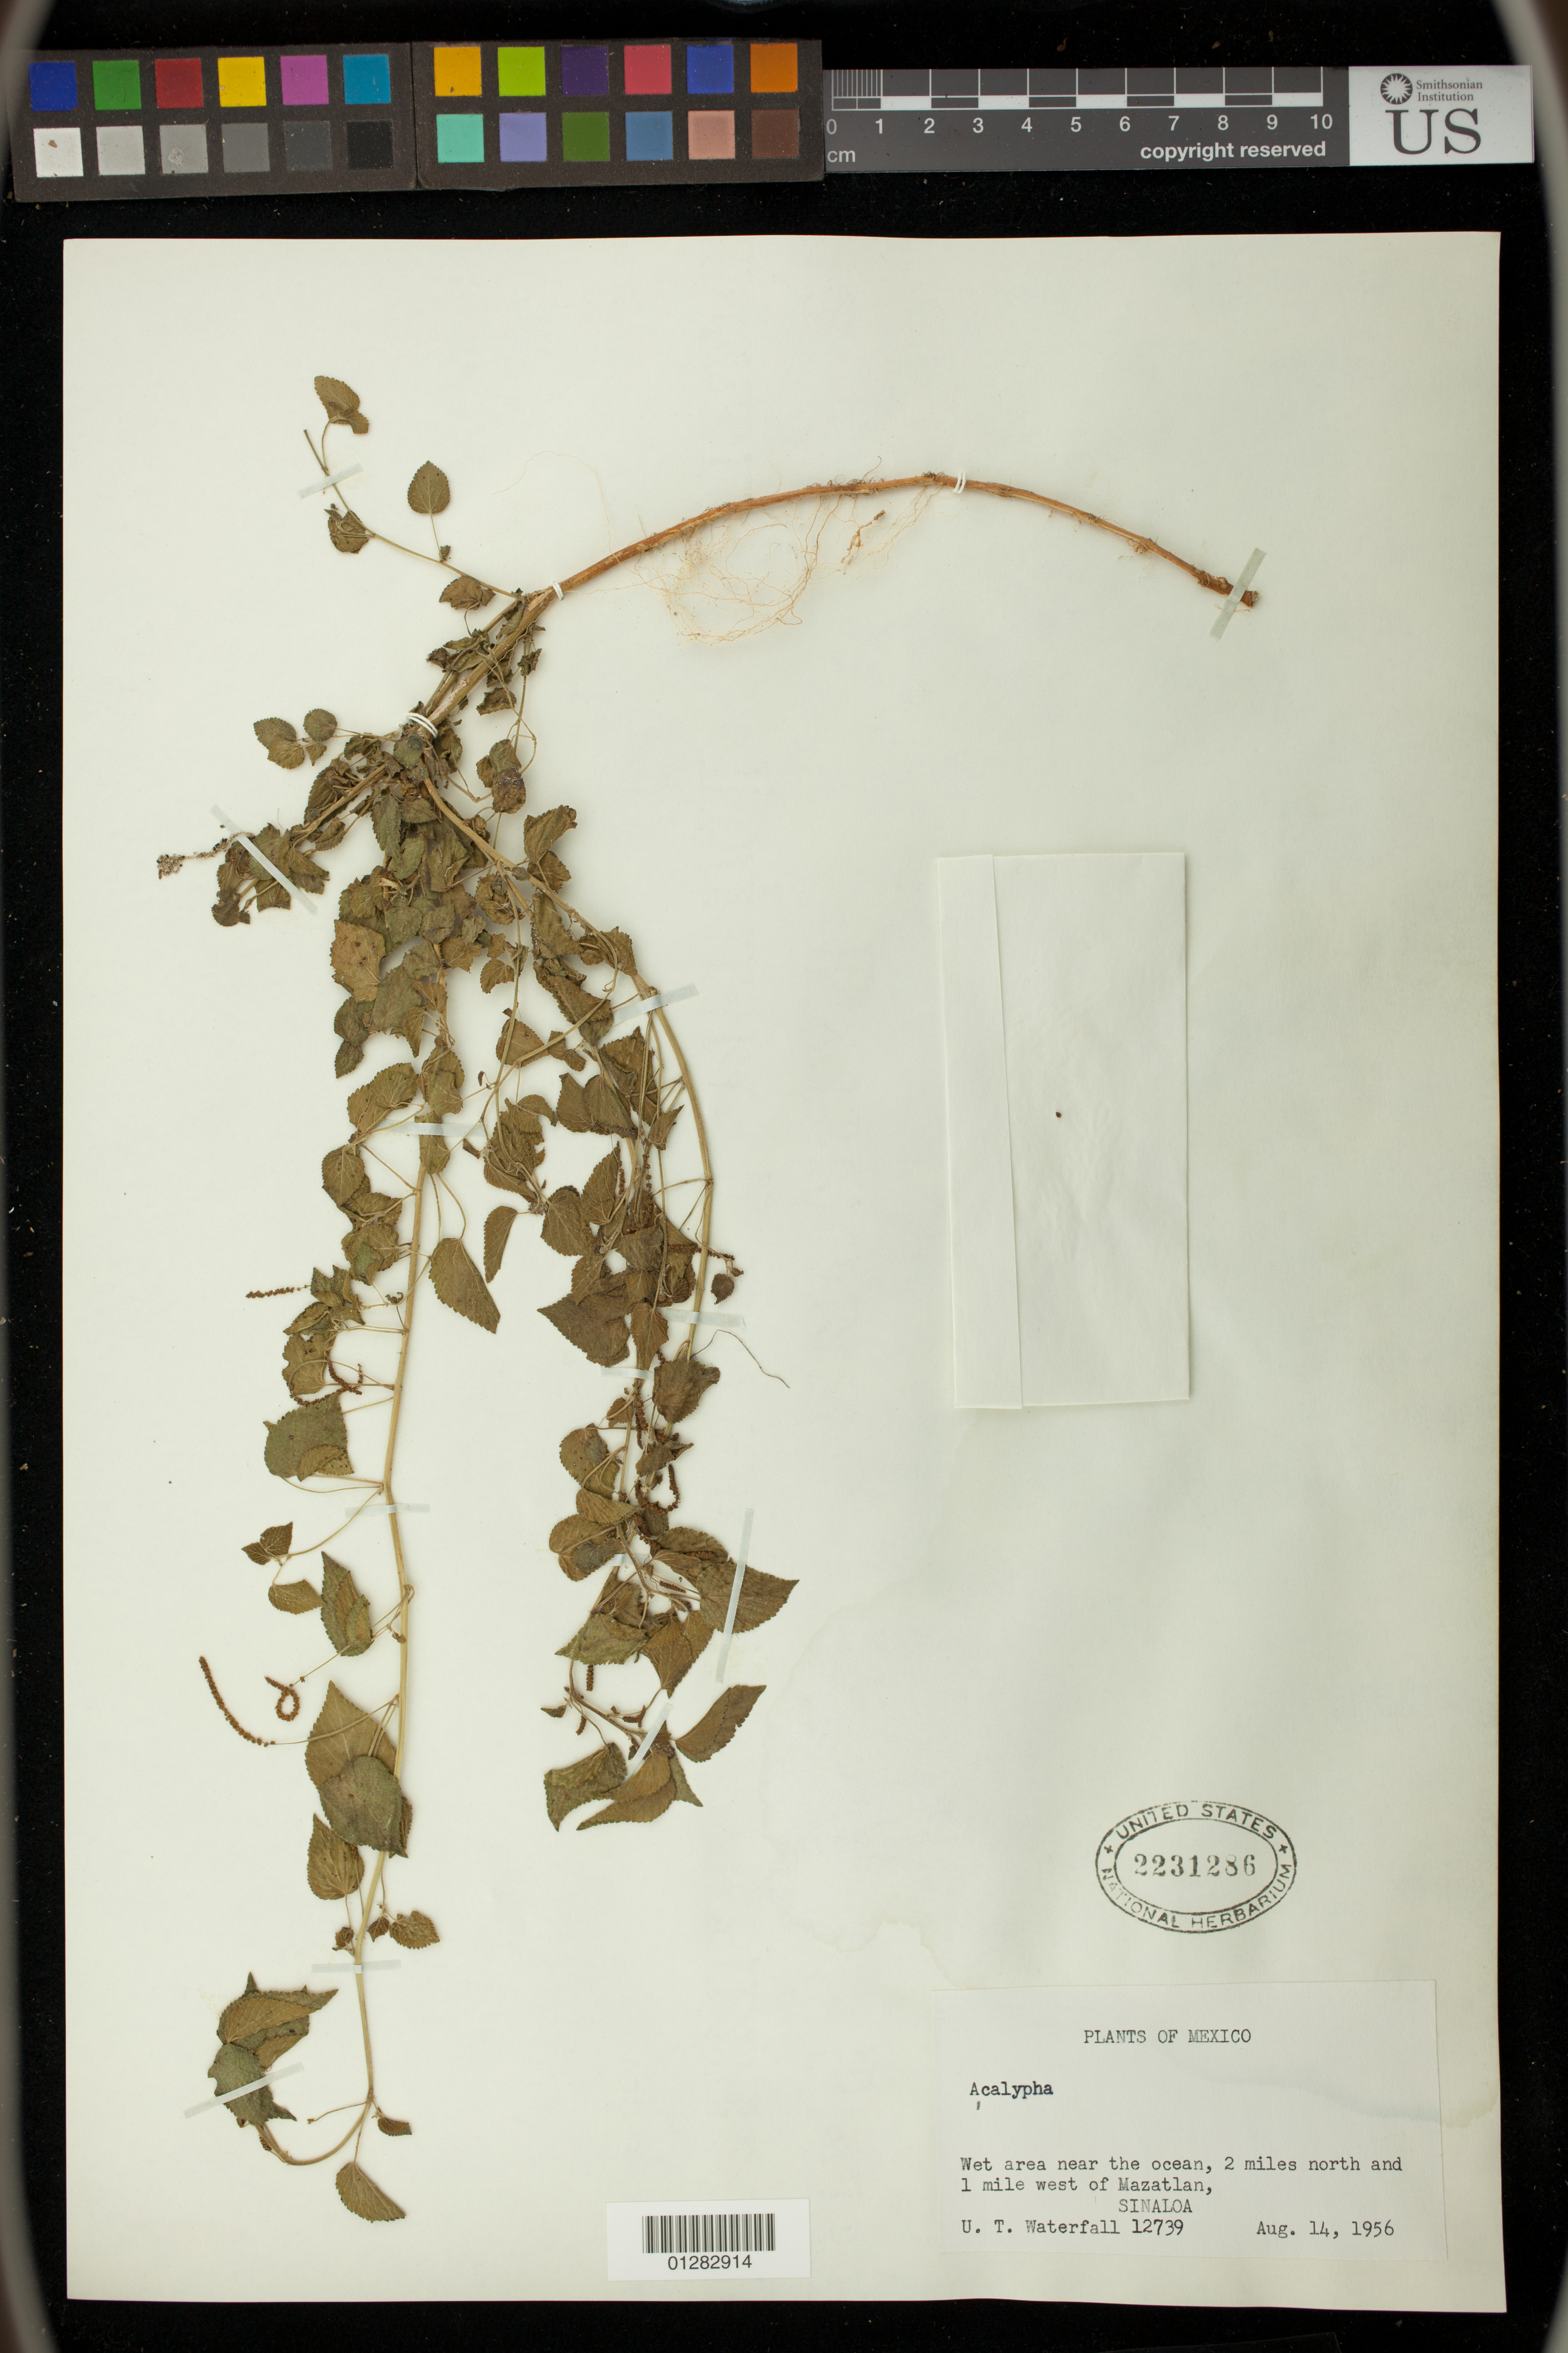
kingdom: Plantae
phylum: Tracheophyta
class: Magnoliopsida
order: Malpighiales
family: Euphorbiaceae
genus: Acalypha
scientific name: Acalypha sp.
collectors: U. T. Waterfall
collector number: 12739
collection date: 1956-08-14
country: Mexico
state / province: Sinaloa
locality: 2 miles north and 1 mile west of Mazatlan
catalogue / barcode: US 2231286